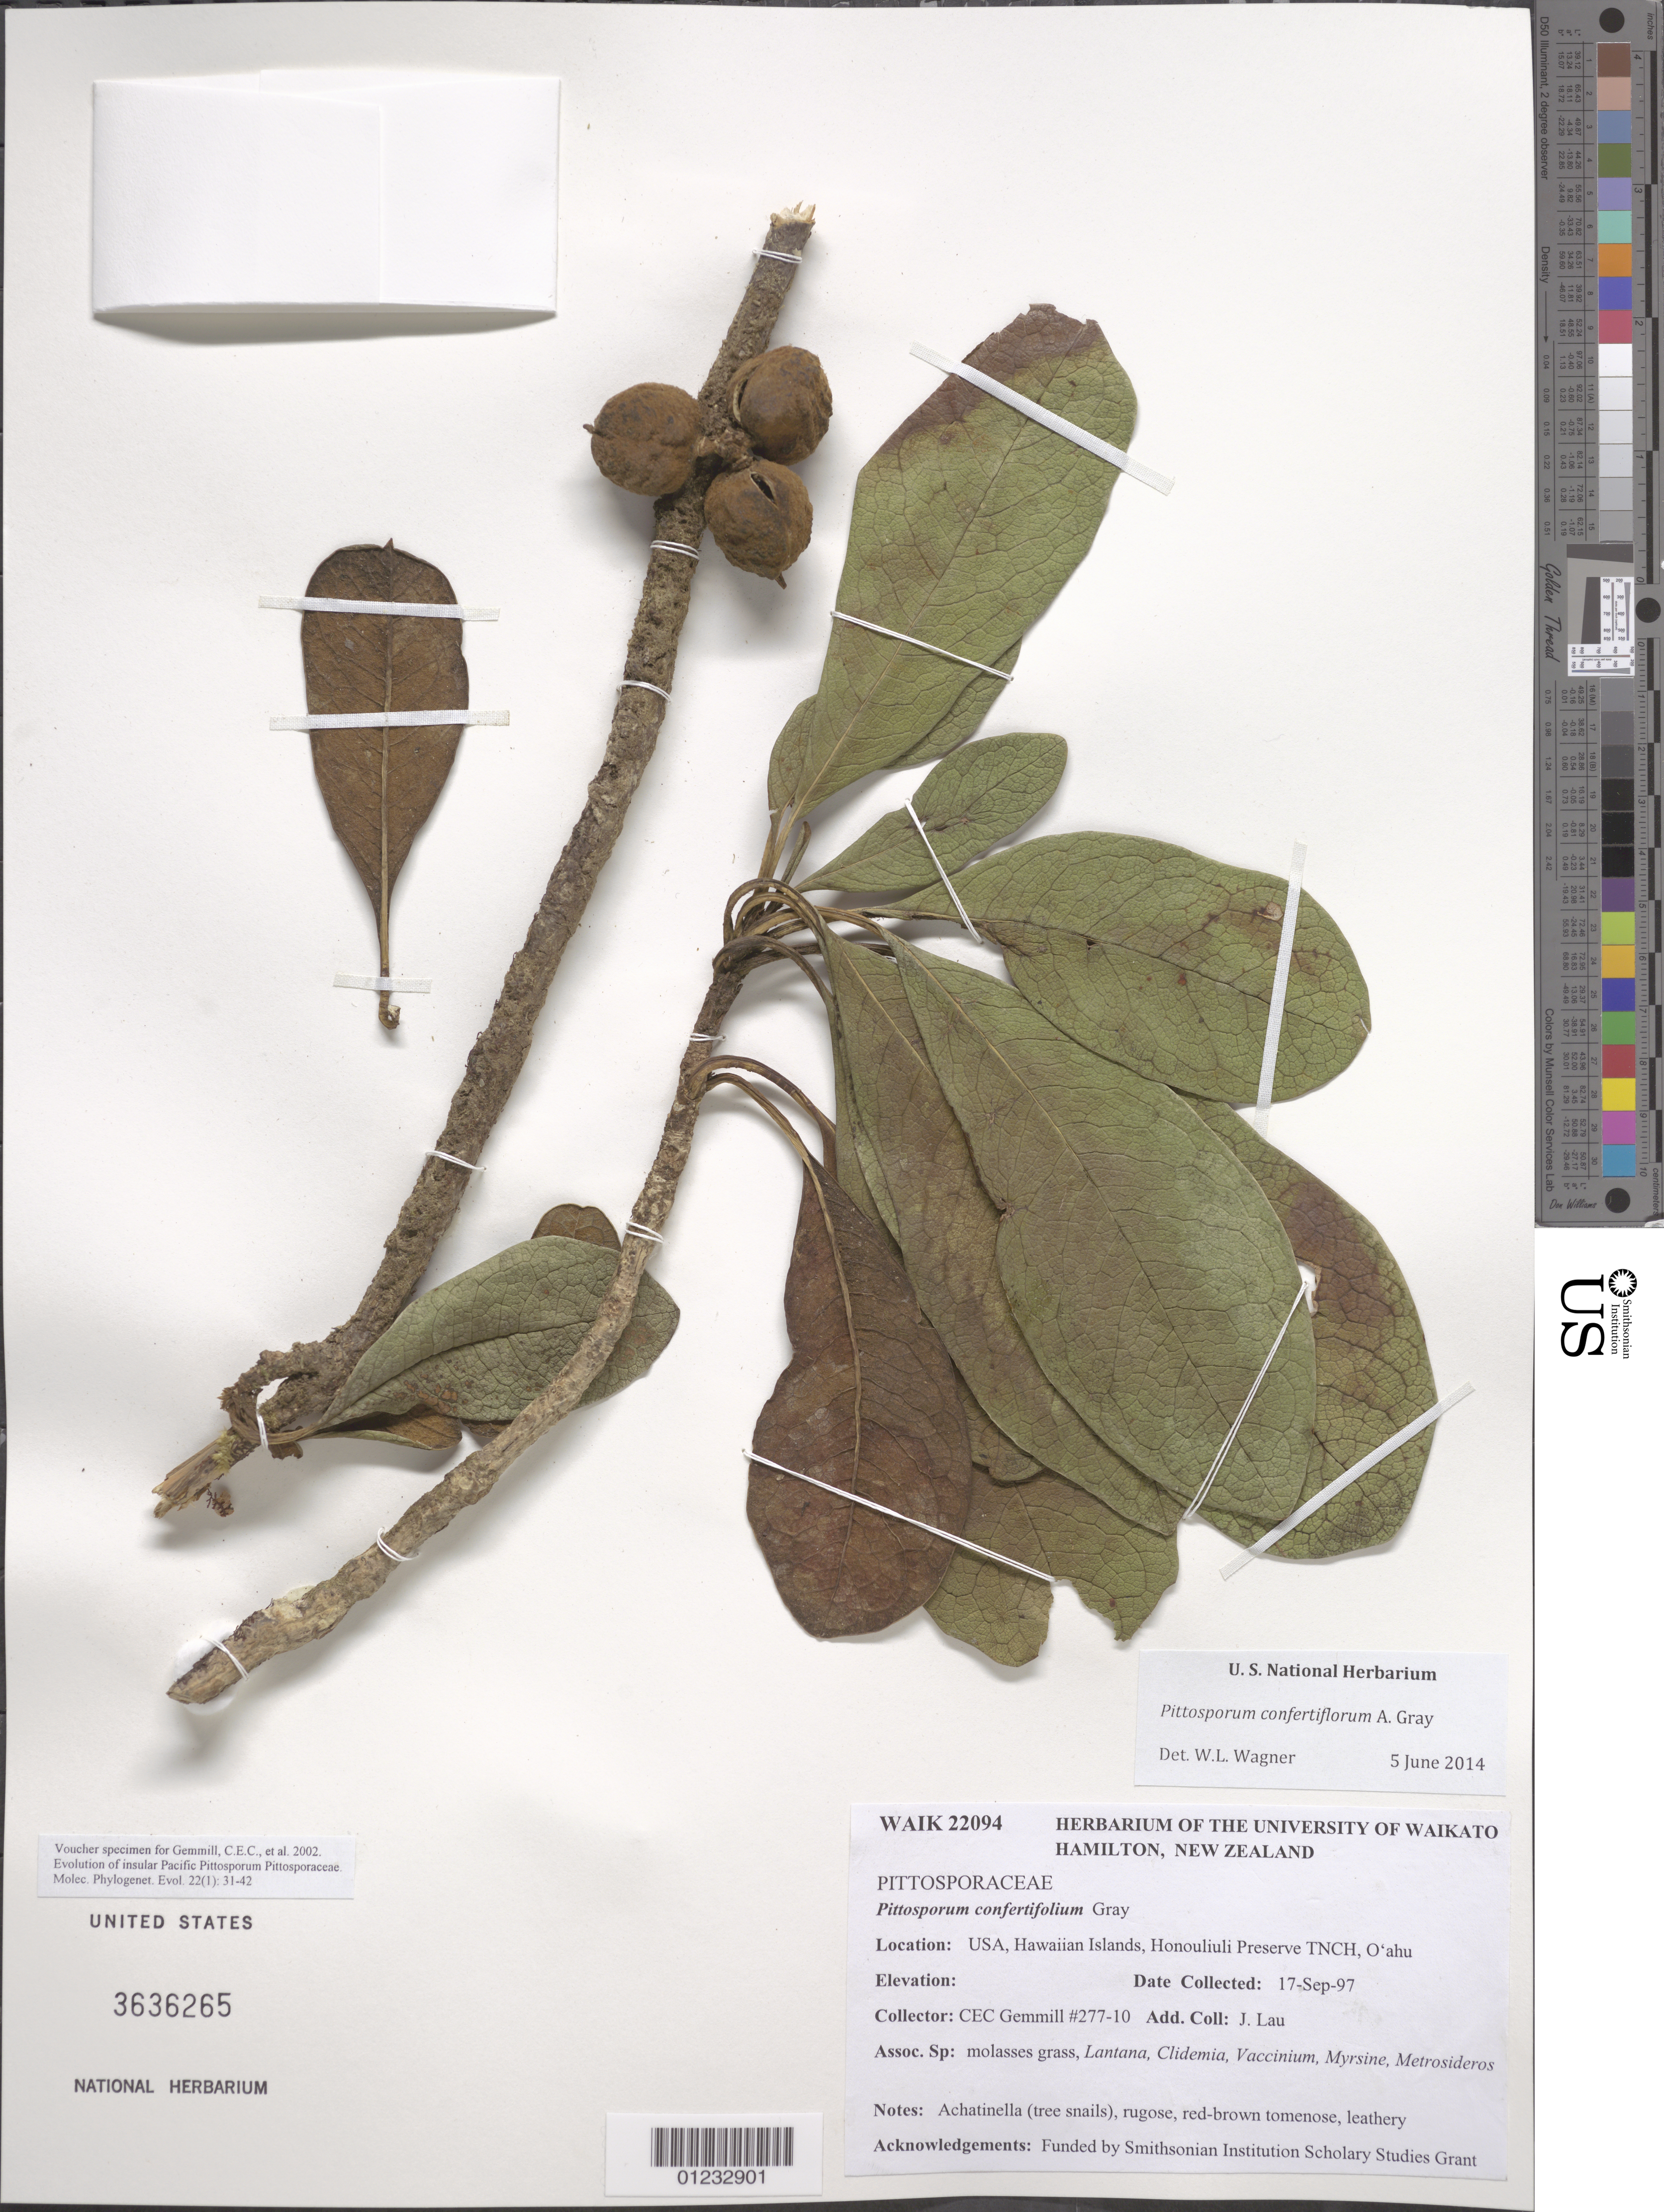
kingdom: Plantae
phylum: Tracheophyta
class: Magnoliopsida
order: Apiales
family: Pittosporaceae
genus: Pittosporum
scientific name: Pittosporum confertiflorum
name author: A. Gray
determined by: Wagner, W. L., (BOT), Smithsonian Institution - National Museum of Natural History (UNITED STATES)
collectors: C. Gemmill & J. Lau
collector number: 277-10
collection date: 1997-09-17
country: United States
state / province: Hawaii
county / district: Honolulu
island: Oahu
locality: Honouliuli Preserve TNCH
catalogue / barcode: US 3636265